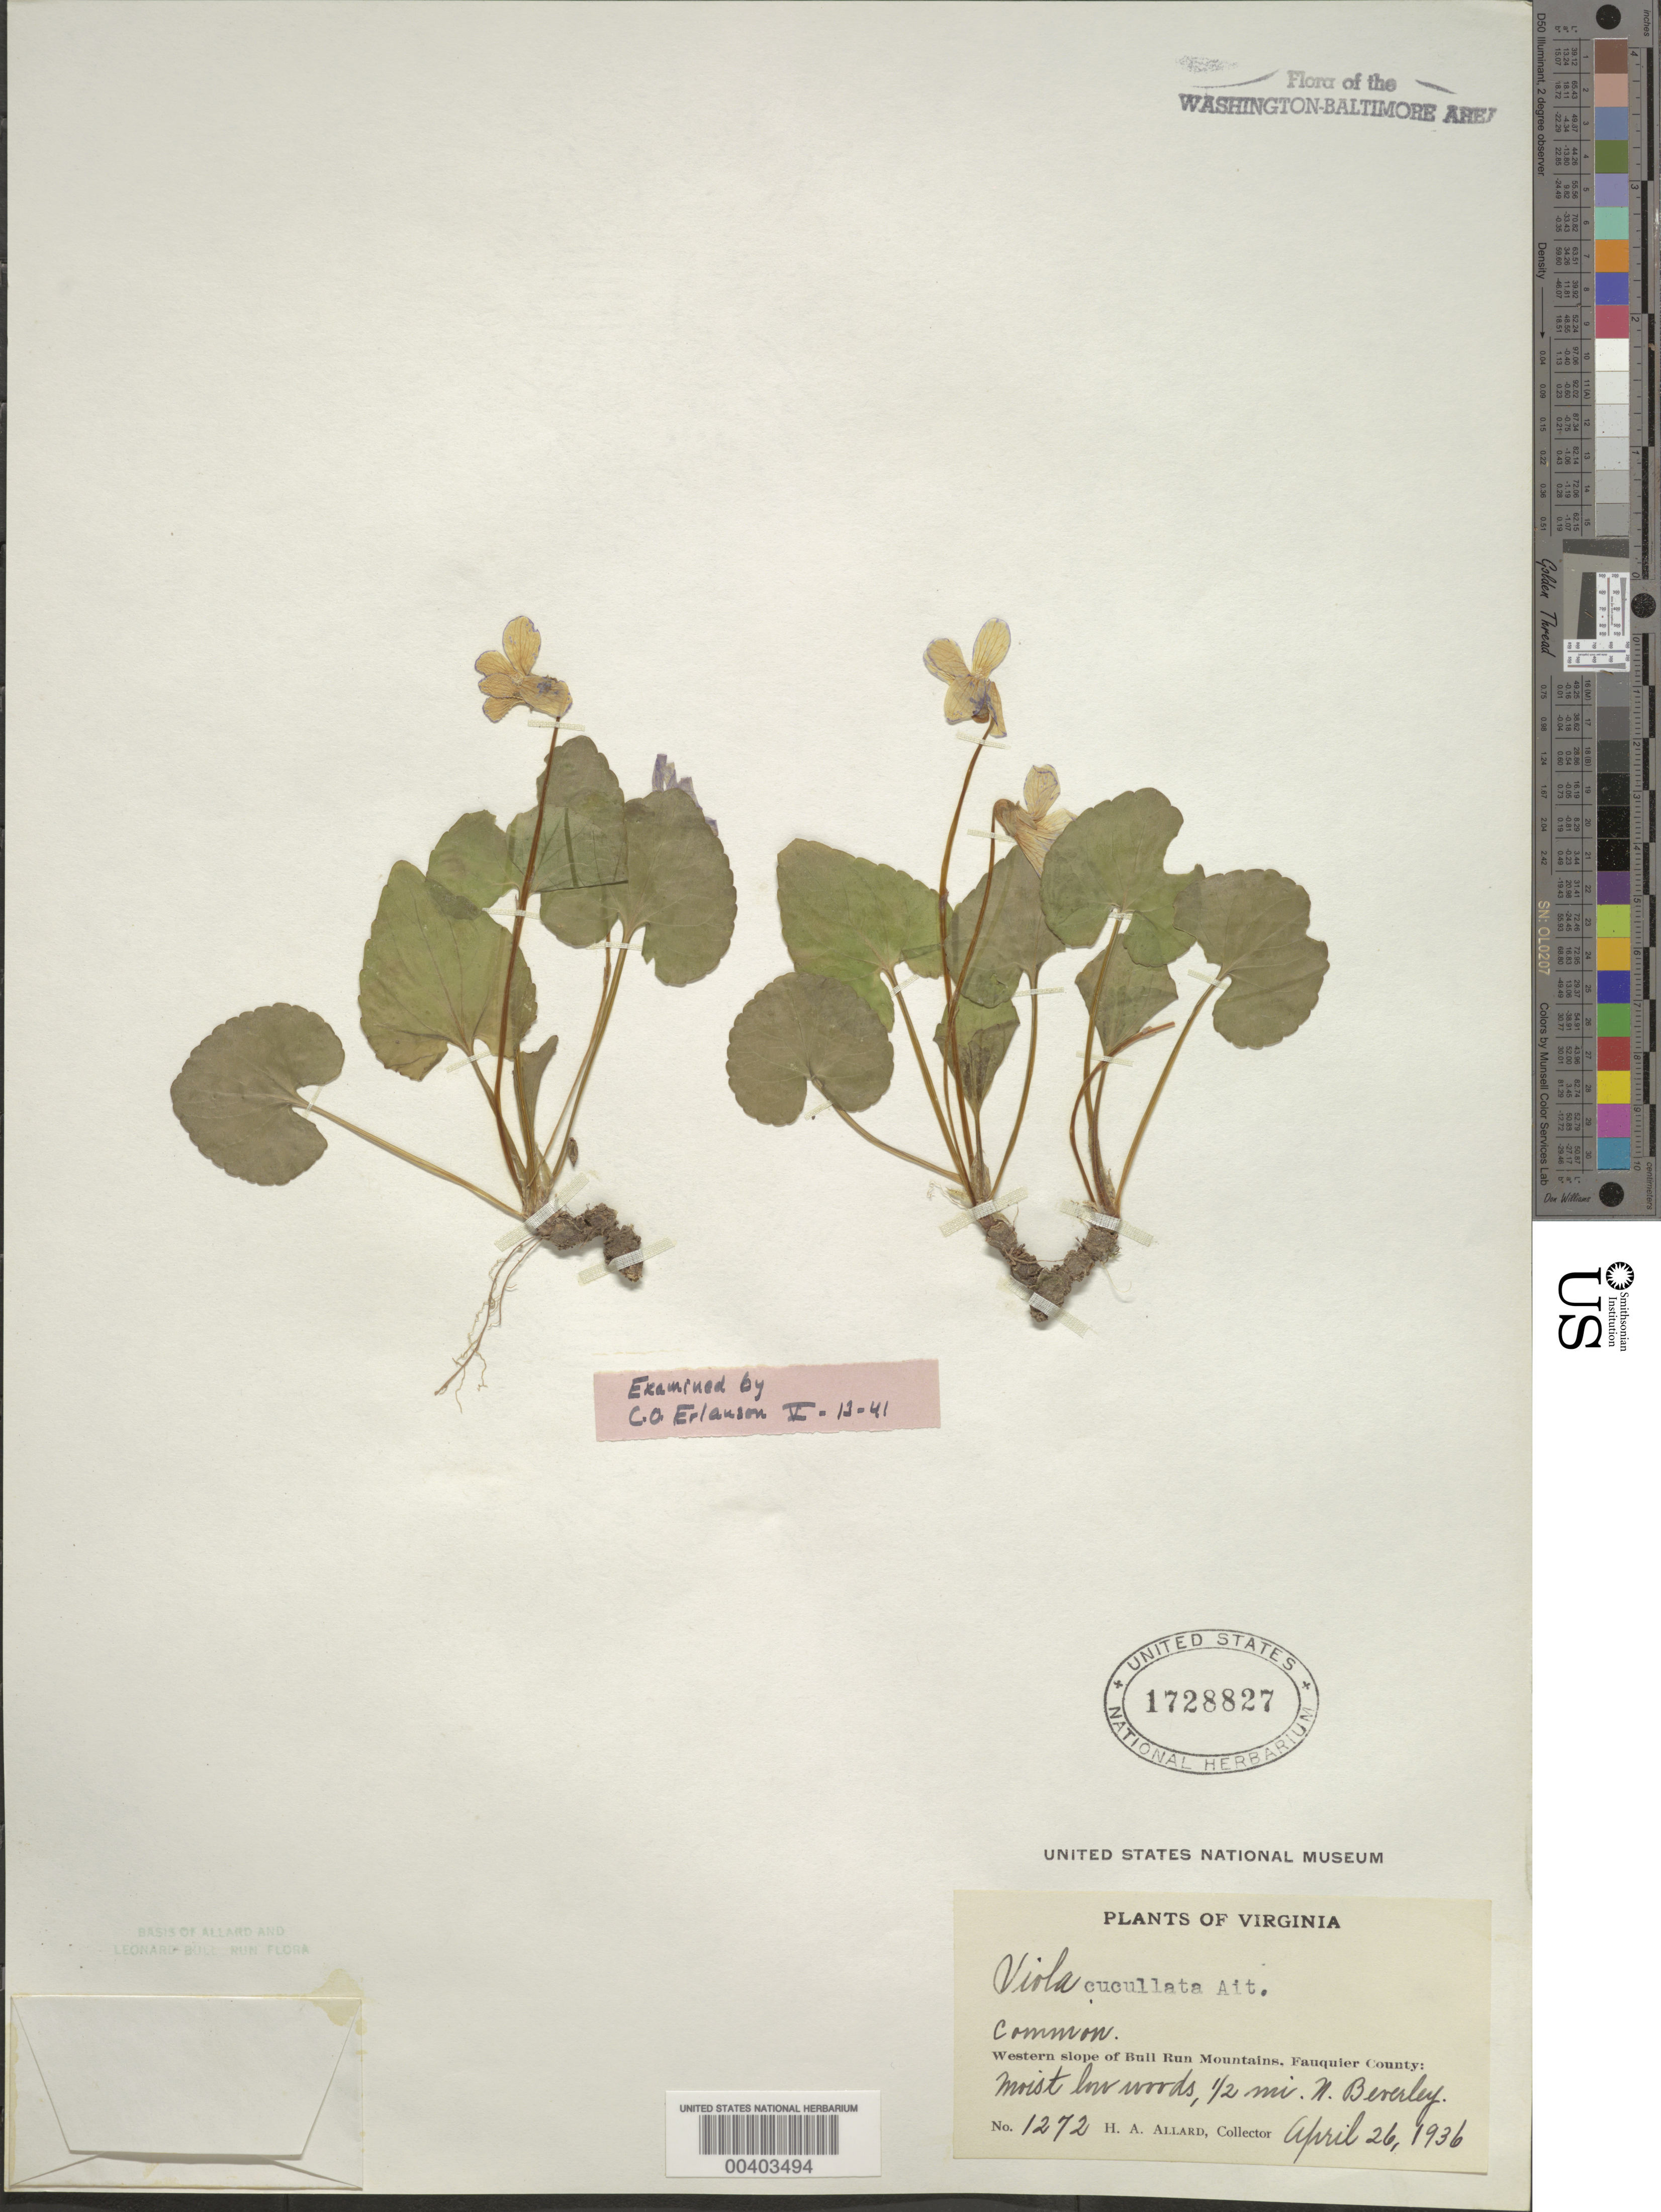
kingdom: Plantae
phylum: Tracheophyta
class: Magnoliopsida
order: Malpighiales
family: Violaceae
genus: Viola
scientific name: Viola cucullata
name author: Aiton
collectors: H. A. Allard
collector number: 1272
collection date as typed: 26 Apr 1936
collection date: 1936-04-26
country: United States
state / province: Virginia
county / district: Fauquier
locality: Western Slope of Bull Run Mountains, North of Beverley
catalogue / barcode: US 1728827